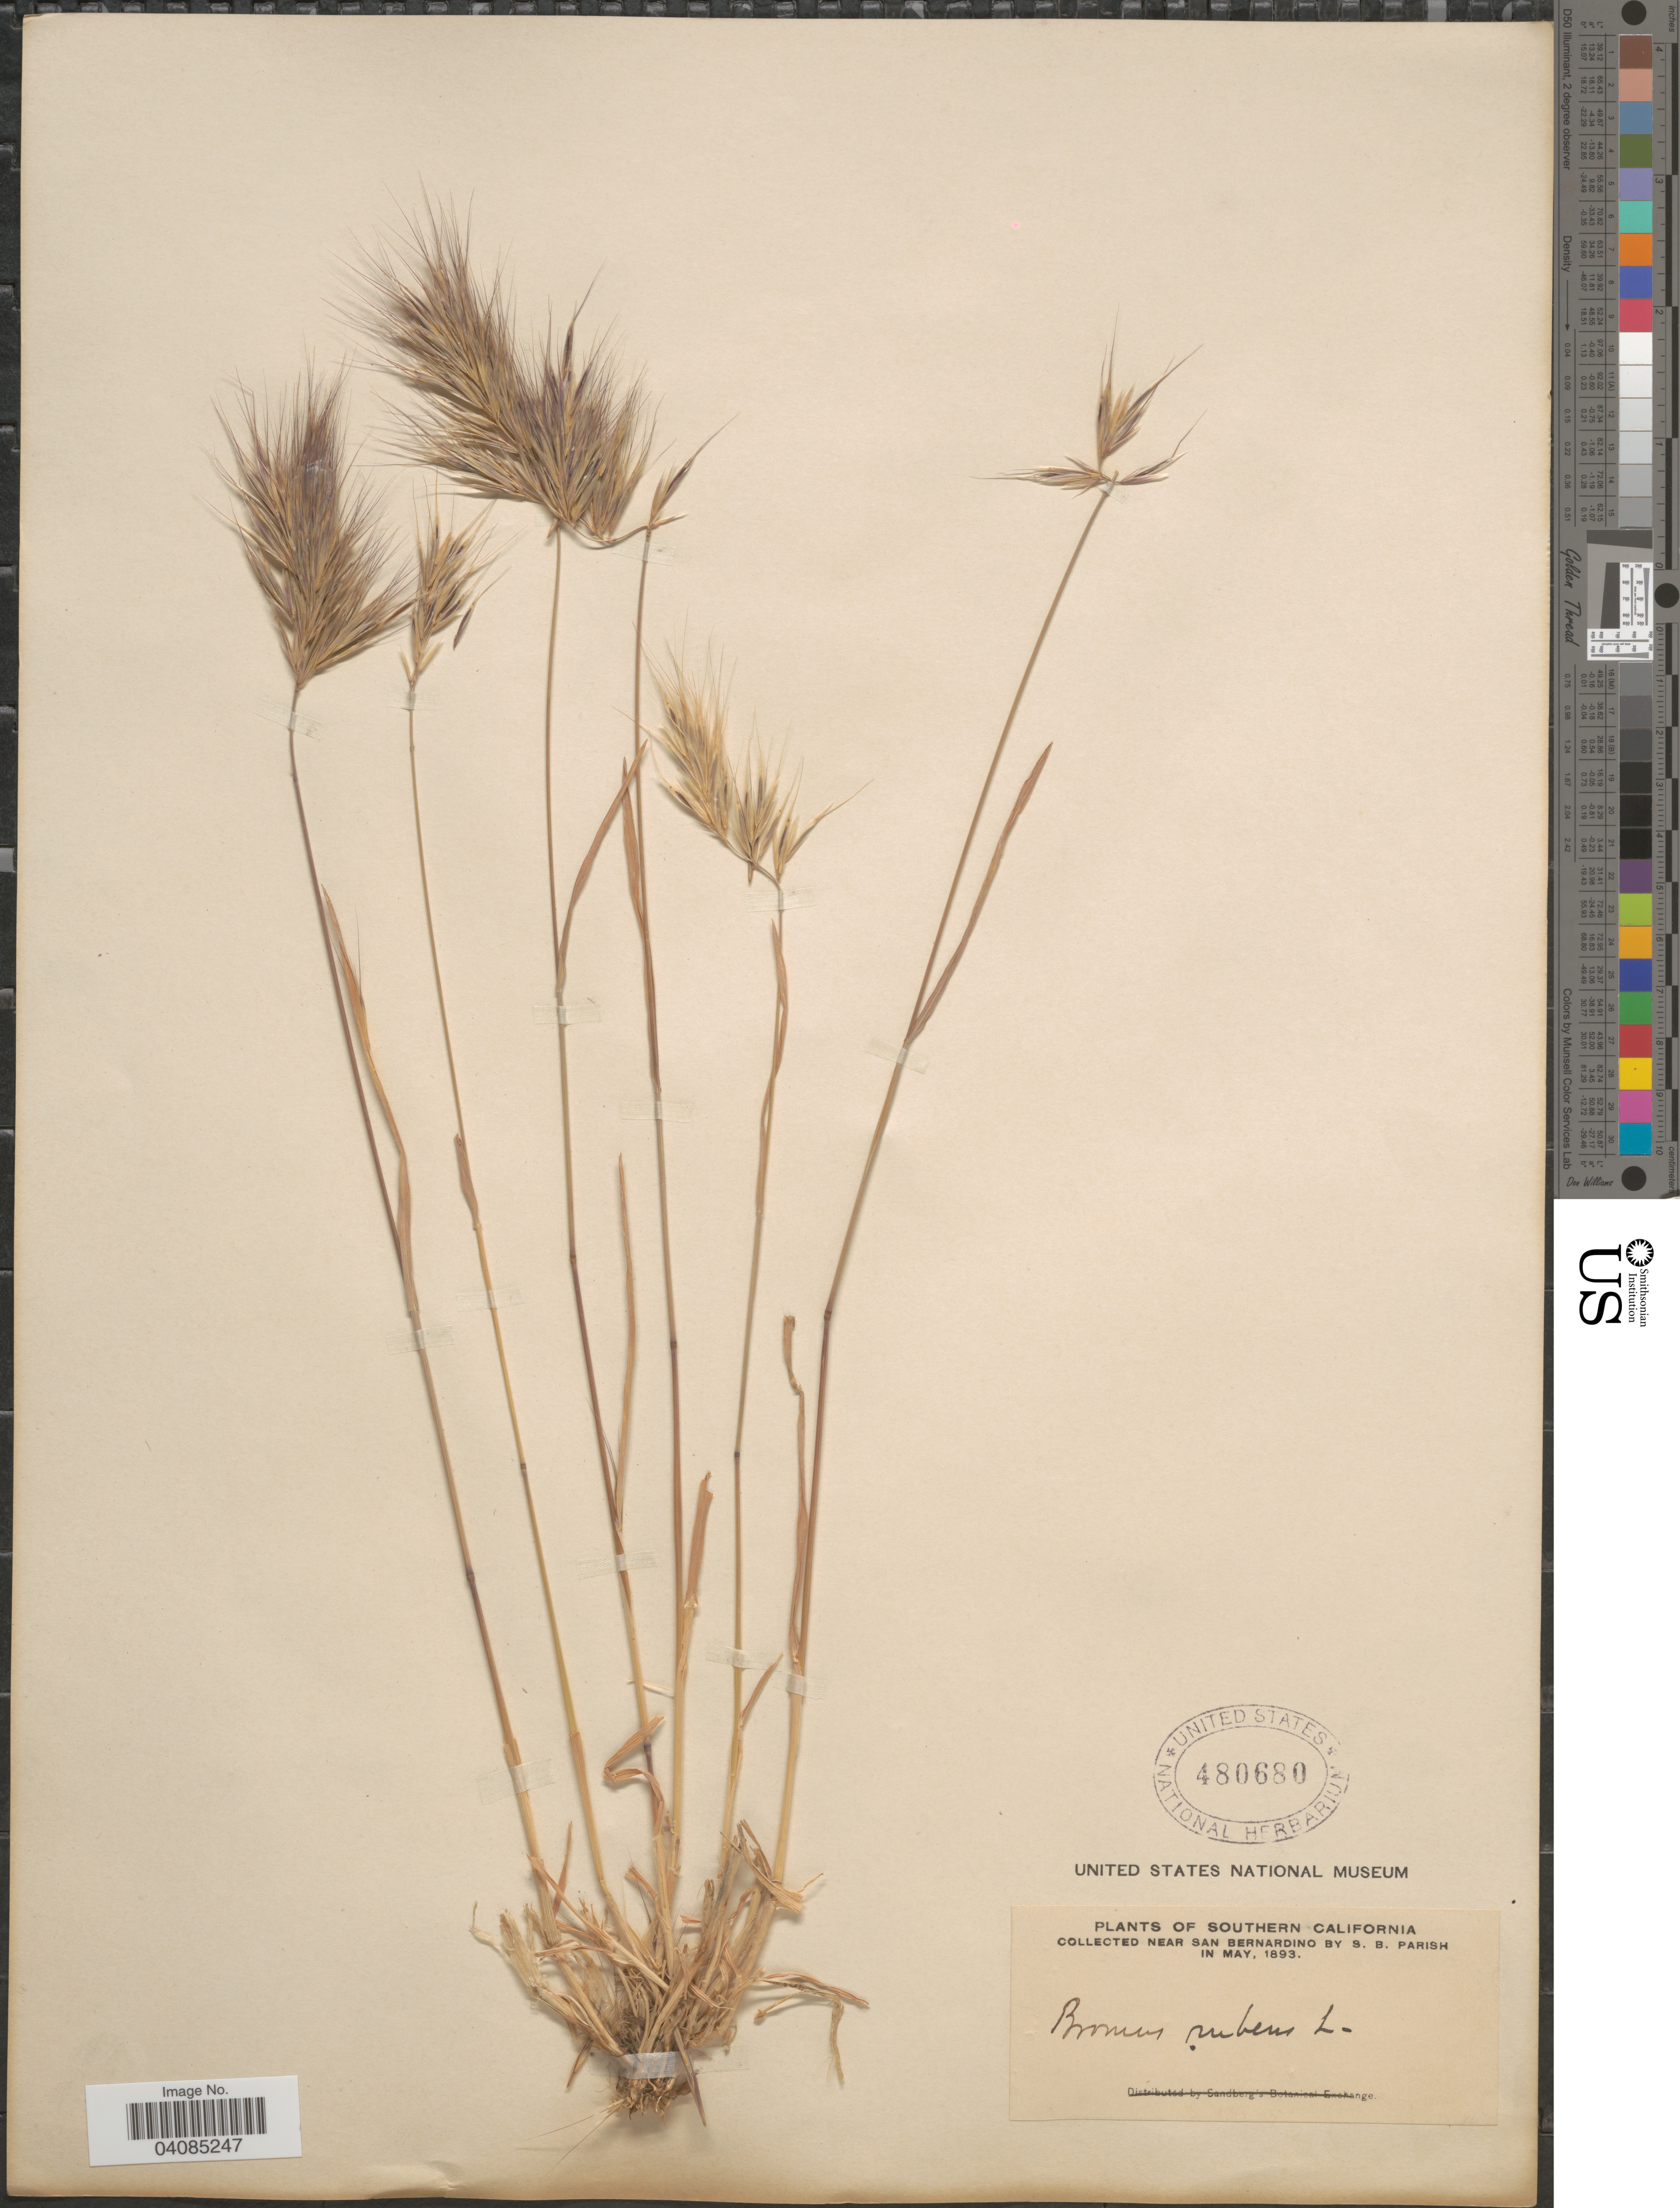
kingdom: Plantae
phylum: Tracheophyta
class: Liliopsida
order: Poales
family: Poaceae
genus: Bromus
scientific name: Bromus rubens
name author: L.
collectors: S. B. Parish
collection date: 1893-05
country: United States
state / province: California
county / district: San Bernardino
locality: Southern California. Near San Bernardino.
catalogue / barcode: US 480680